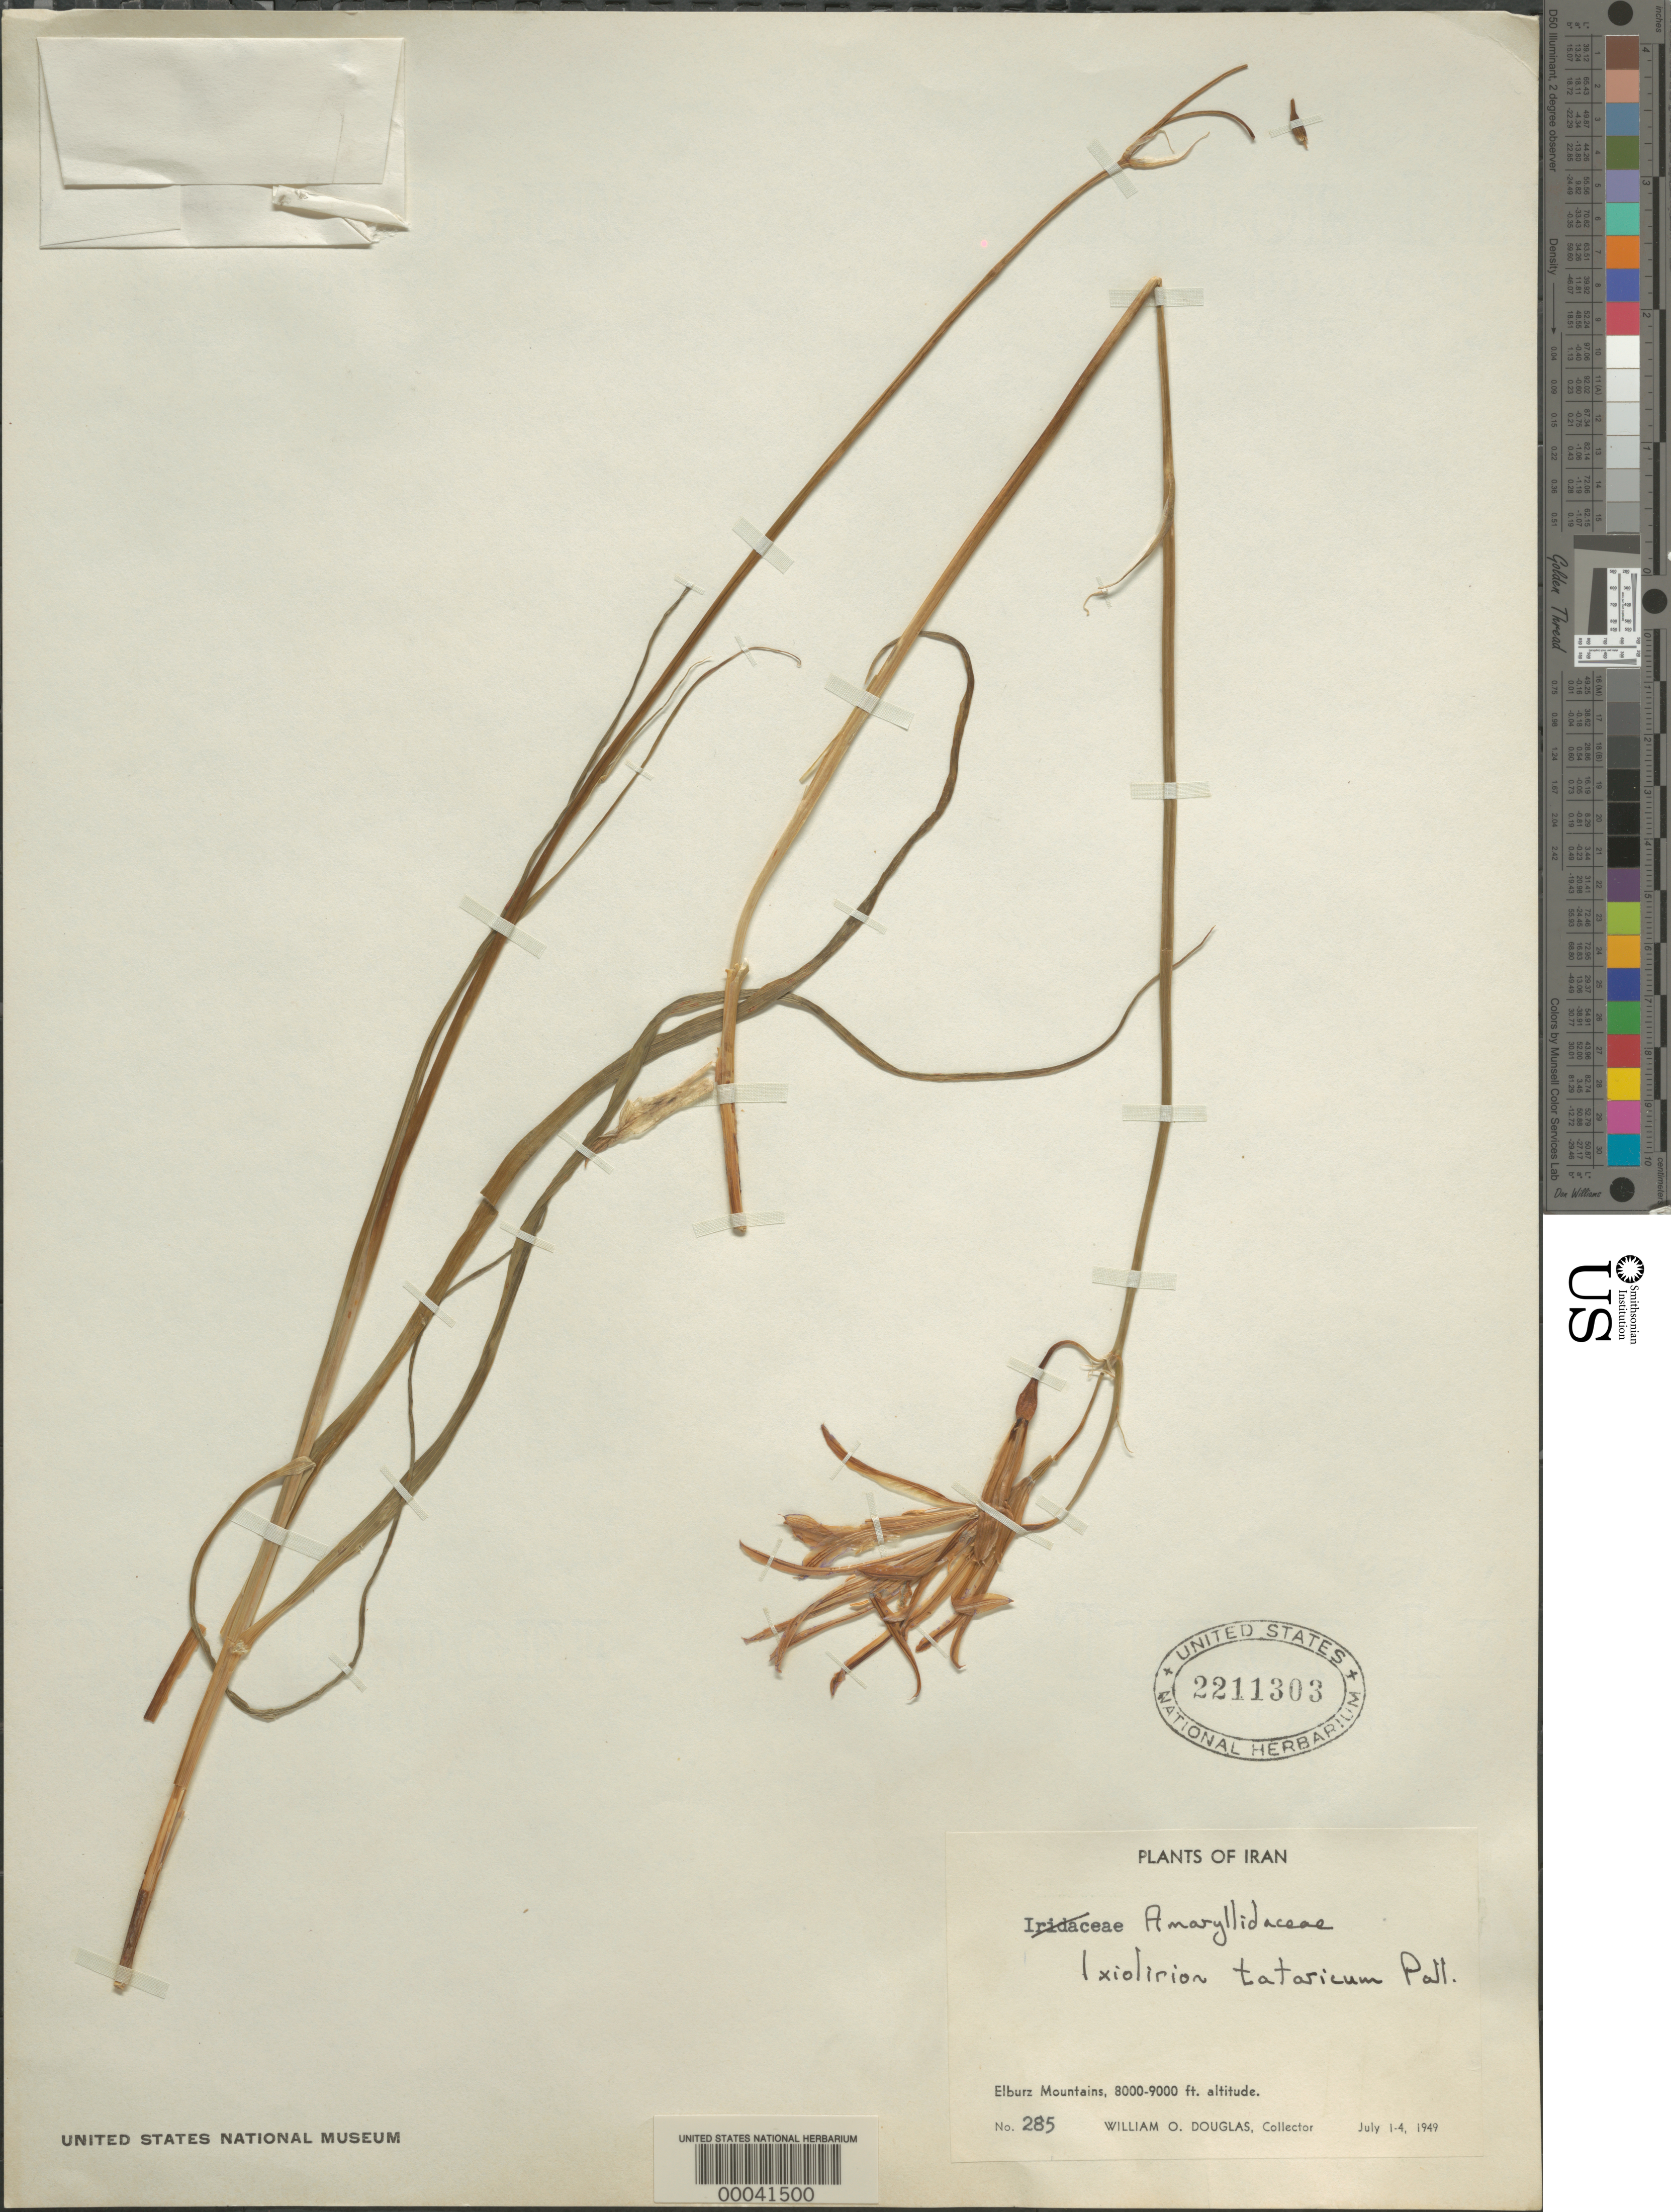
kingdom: Plantae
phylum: Tracheophyta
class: Liliopsida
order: Asparagales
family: Ixioliriaceae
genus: Ixiolirion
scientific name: Ixiolirion tataricum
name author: (Pall.) Schult. & Schult. f.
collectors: W. Douglas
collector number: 285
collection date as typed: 01 Jul 1949 to 04 Jul 1949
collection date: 1949-07-01/1949-07-04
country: Iran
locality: Elburz mts.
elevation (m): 2438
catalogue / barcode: US 2211303